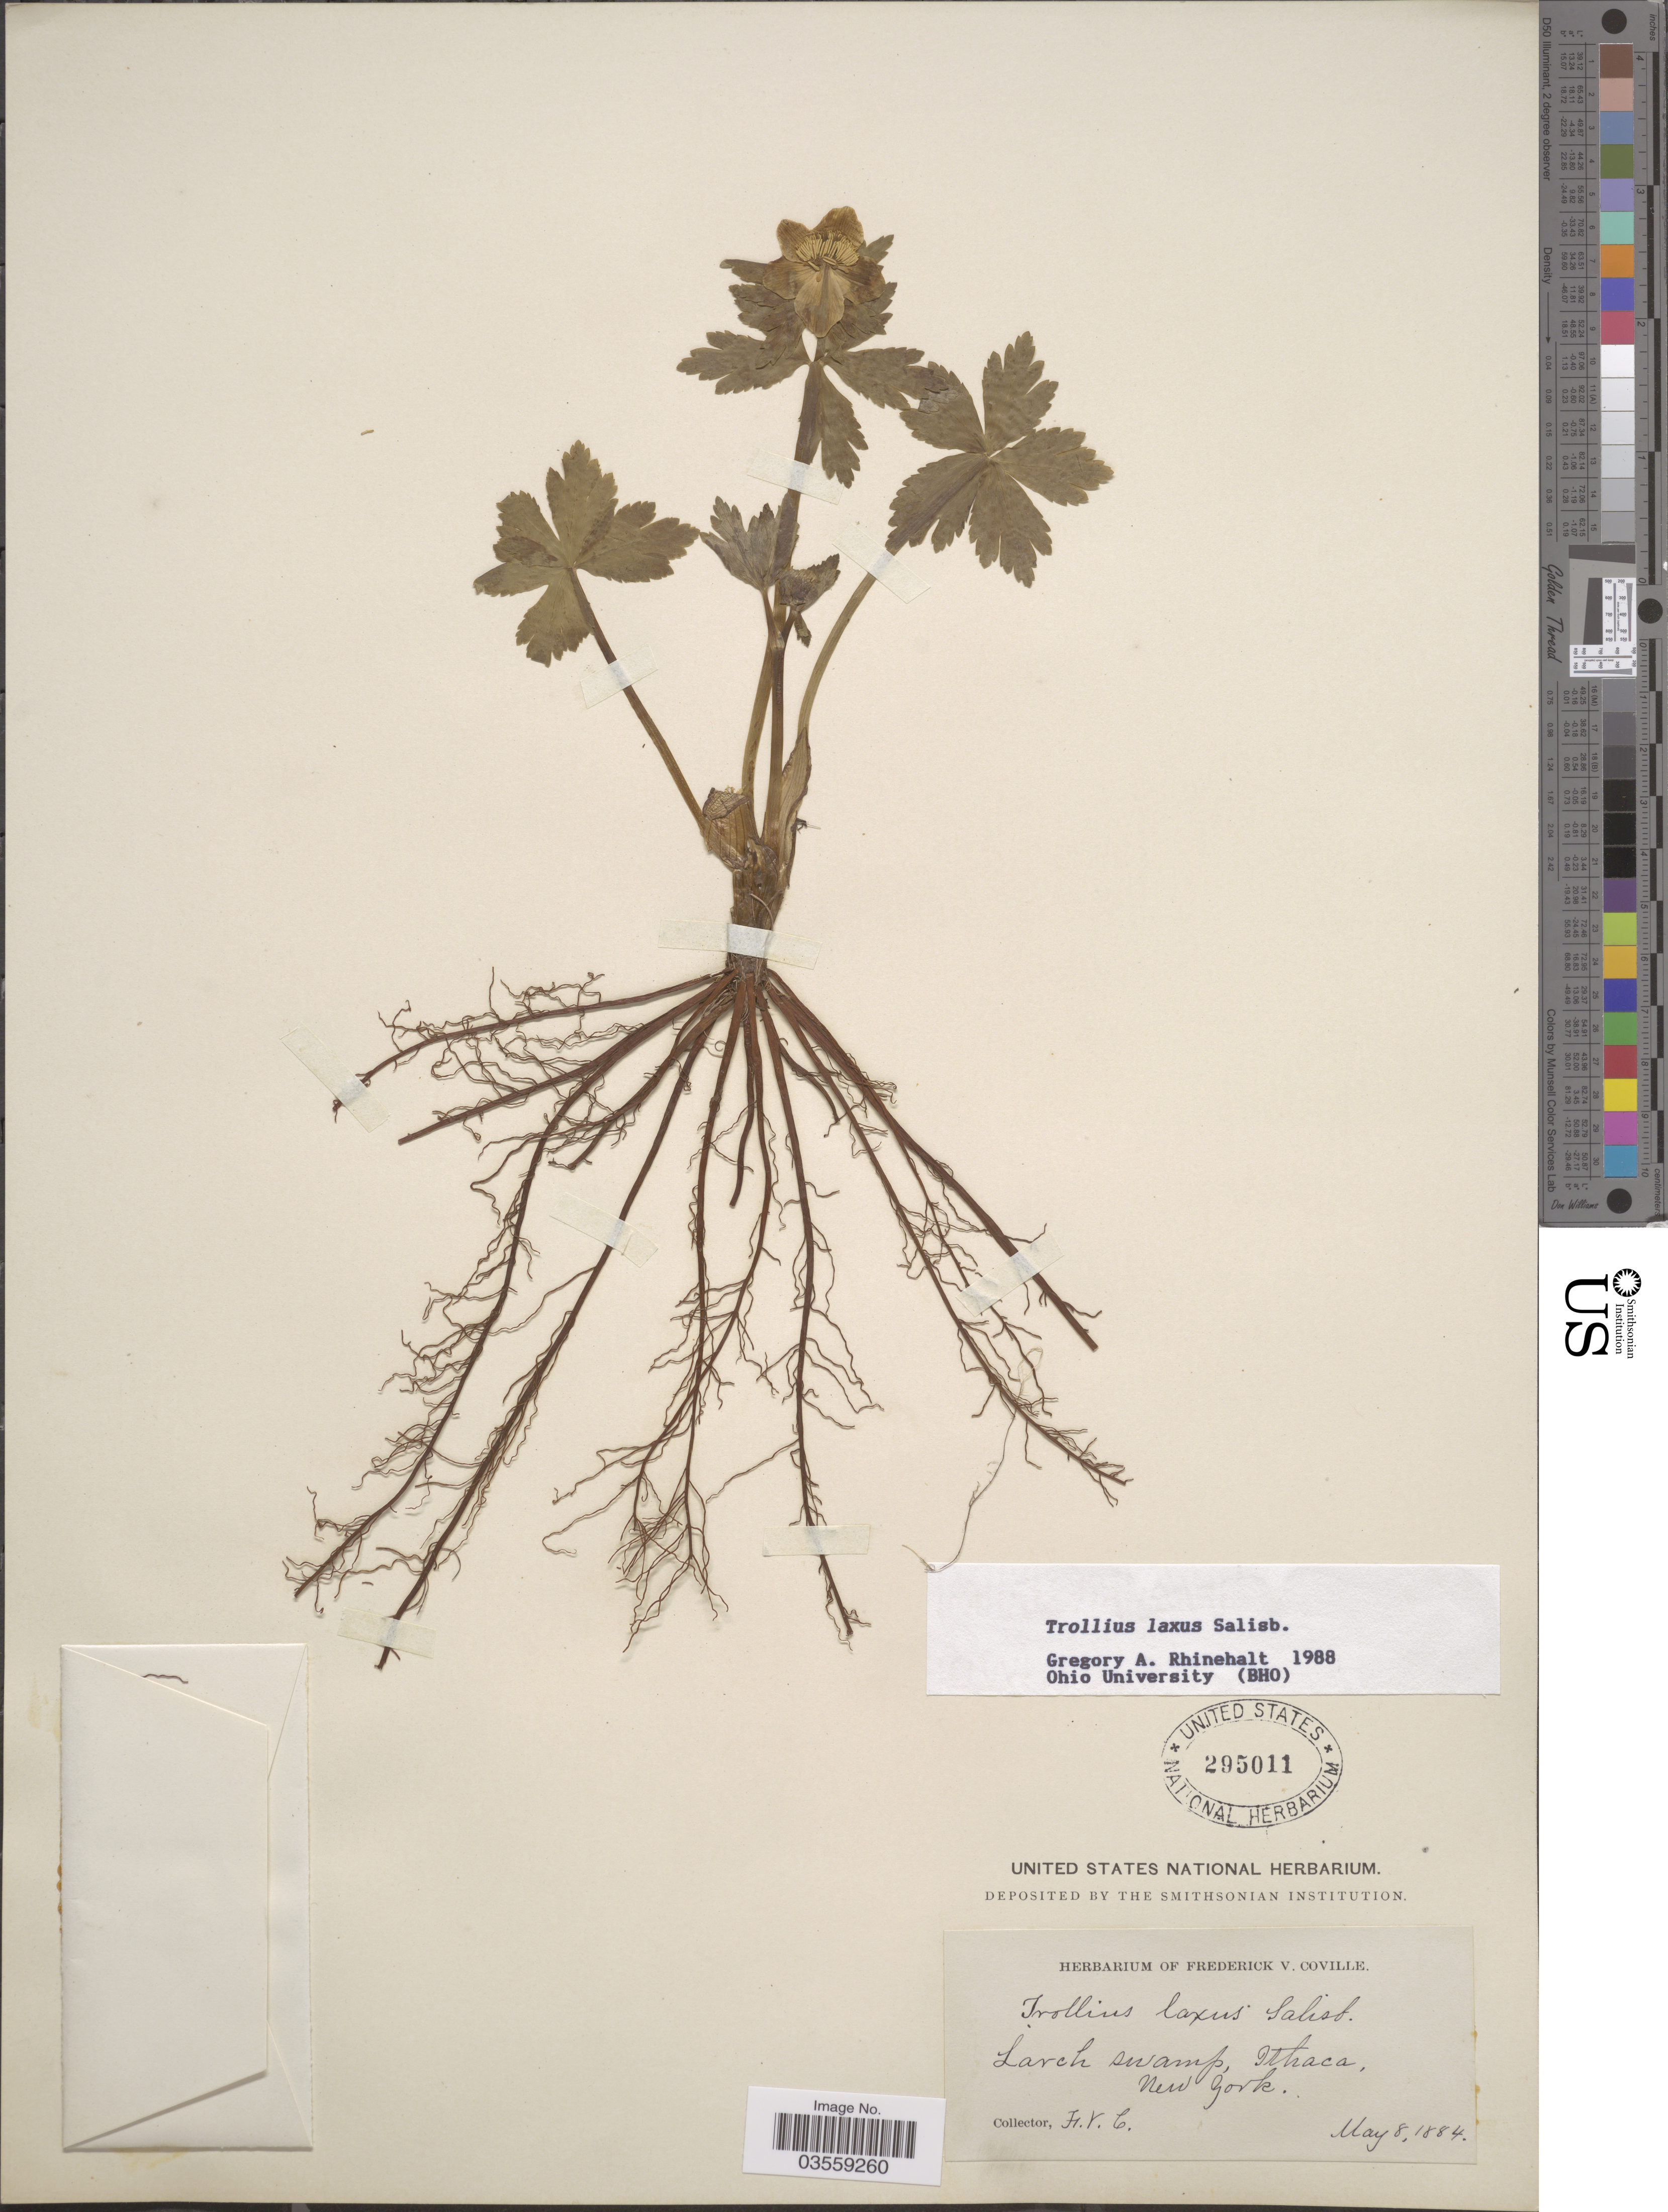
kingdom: Plantae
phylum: Tracheophyta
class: Magnoliopsida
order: Ranunculales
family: Ranunculaceae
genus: Trollius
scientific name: Trollius laxus var. laxus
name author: Salisb.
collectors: F. V. Coville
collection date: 1884-05-08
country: United States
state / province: New York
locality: Larch swamp, Ithaca.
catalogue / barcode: US 295011